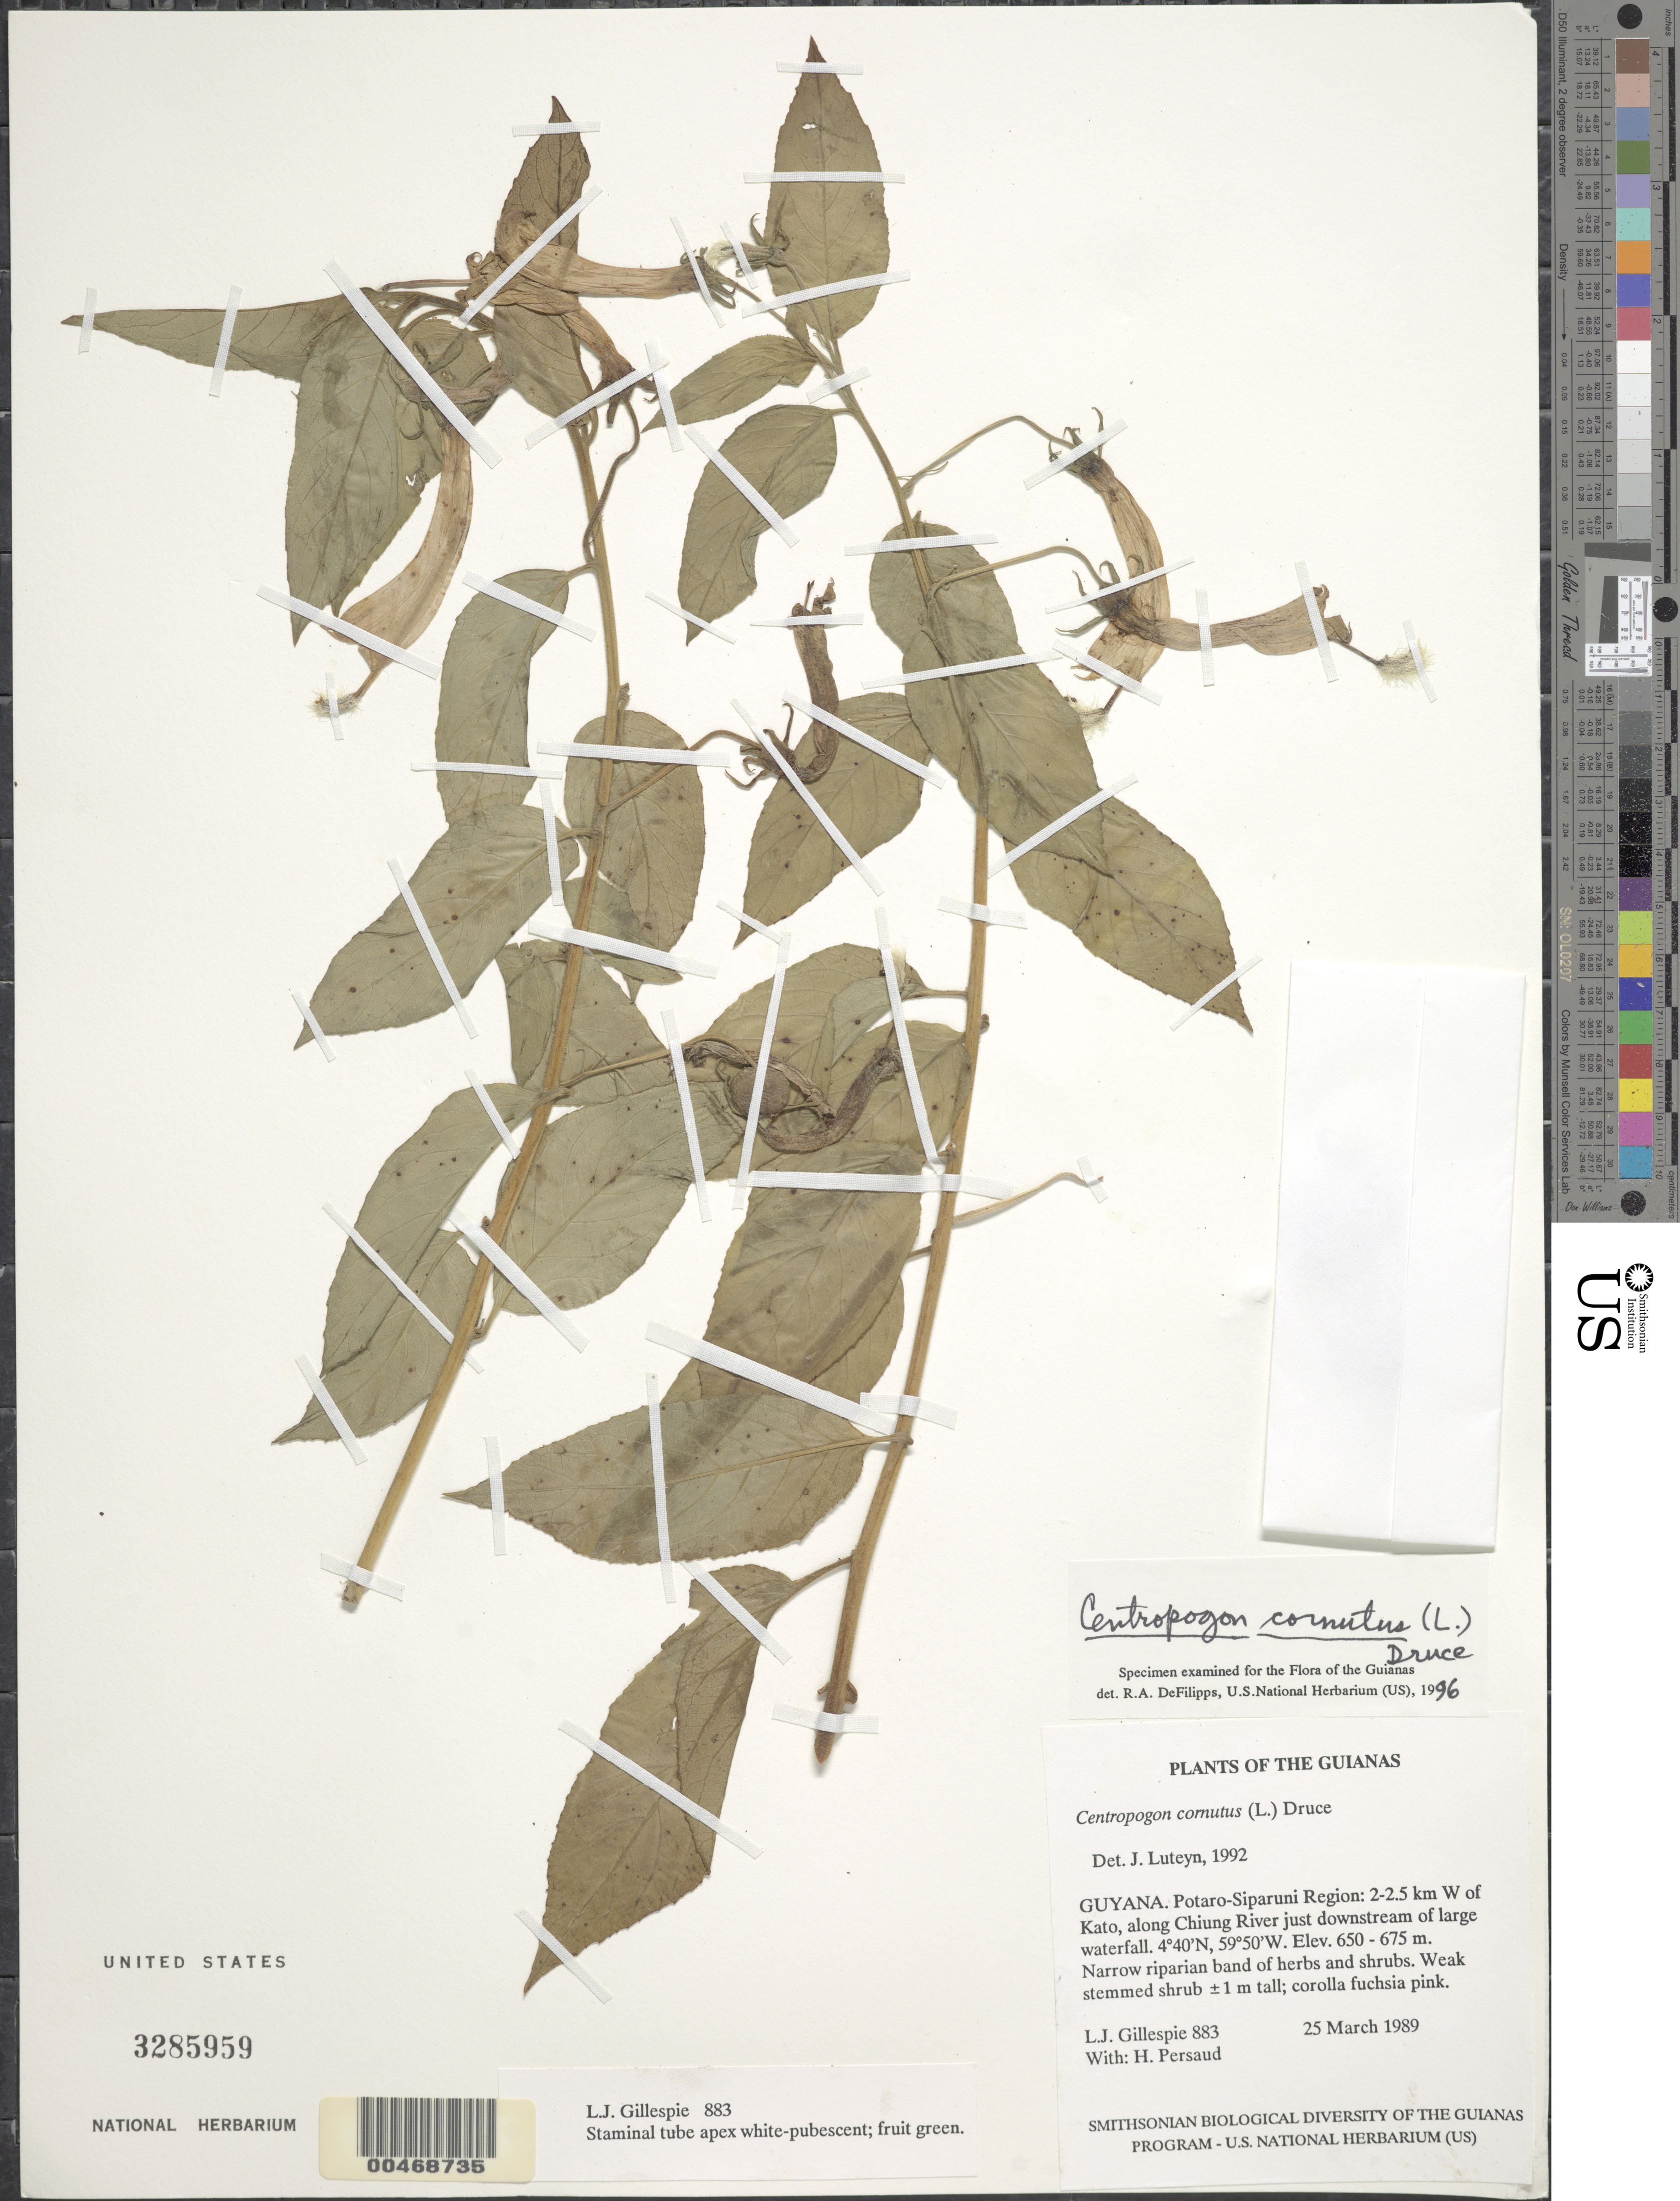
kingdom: Plantae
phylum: Tracheophyta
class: Magnoliopsida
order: Asterales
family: Campanulaceae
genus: Centropogon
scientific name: Centropogon cornutus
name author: (L.) Druce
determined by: DeFilipps, R. A.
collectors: L. J. Gillespie & H. Persaud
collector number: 883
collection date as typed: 25 March 1989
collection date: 1989-03-25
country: Guyana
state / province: Potaro-Siparuni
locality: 2-2.5 km W of Kato, along Chiung River just downstream of large waterfall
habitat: Narrow riparian band of herbs and shrubs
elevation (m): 650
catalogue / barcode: US 3285959